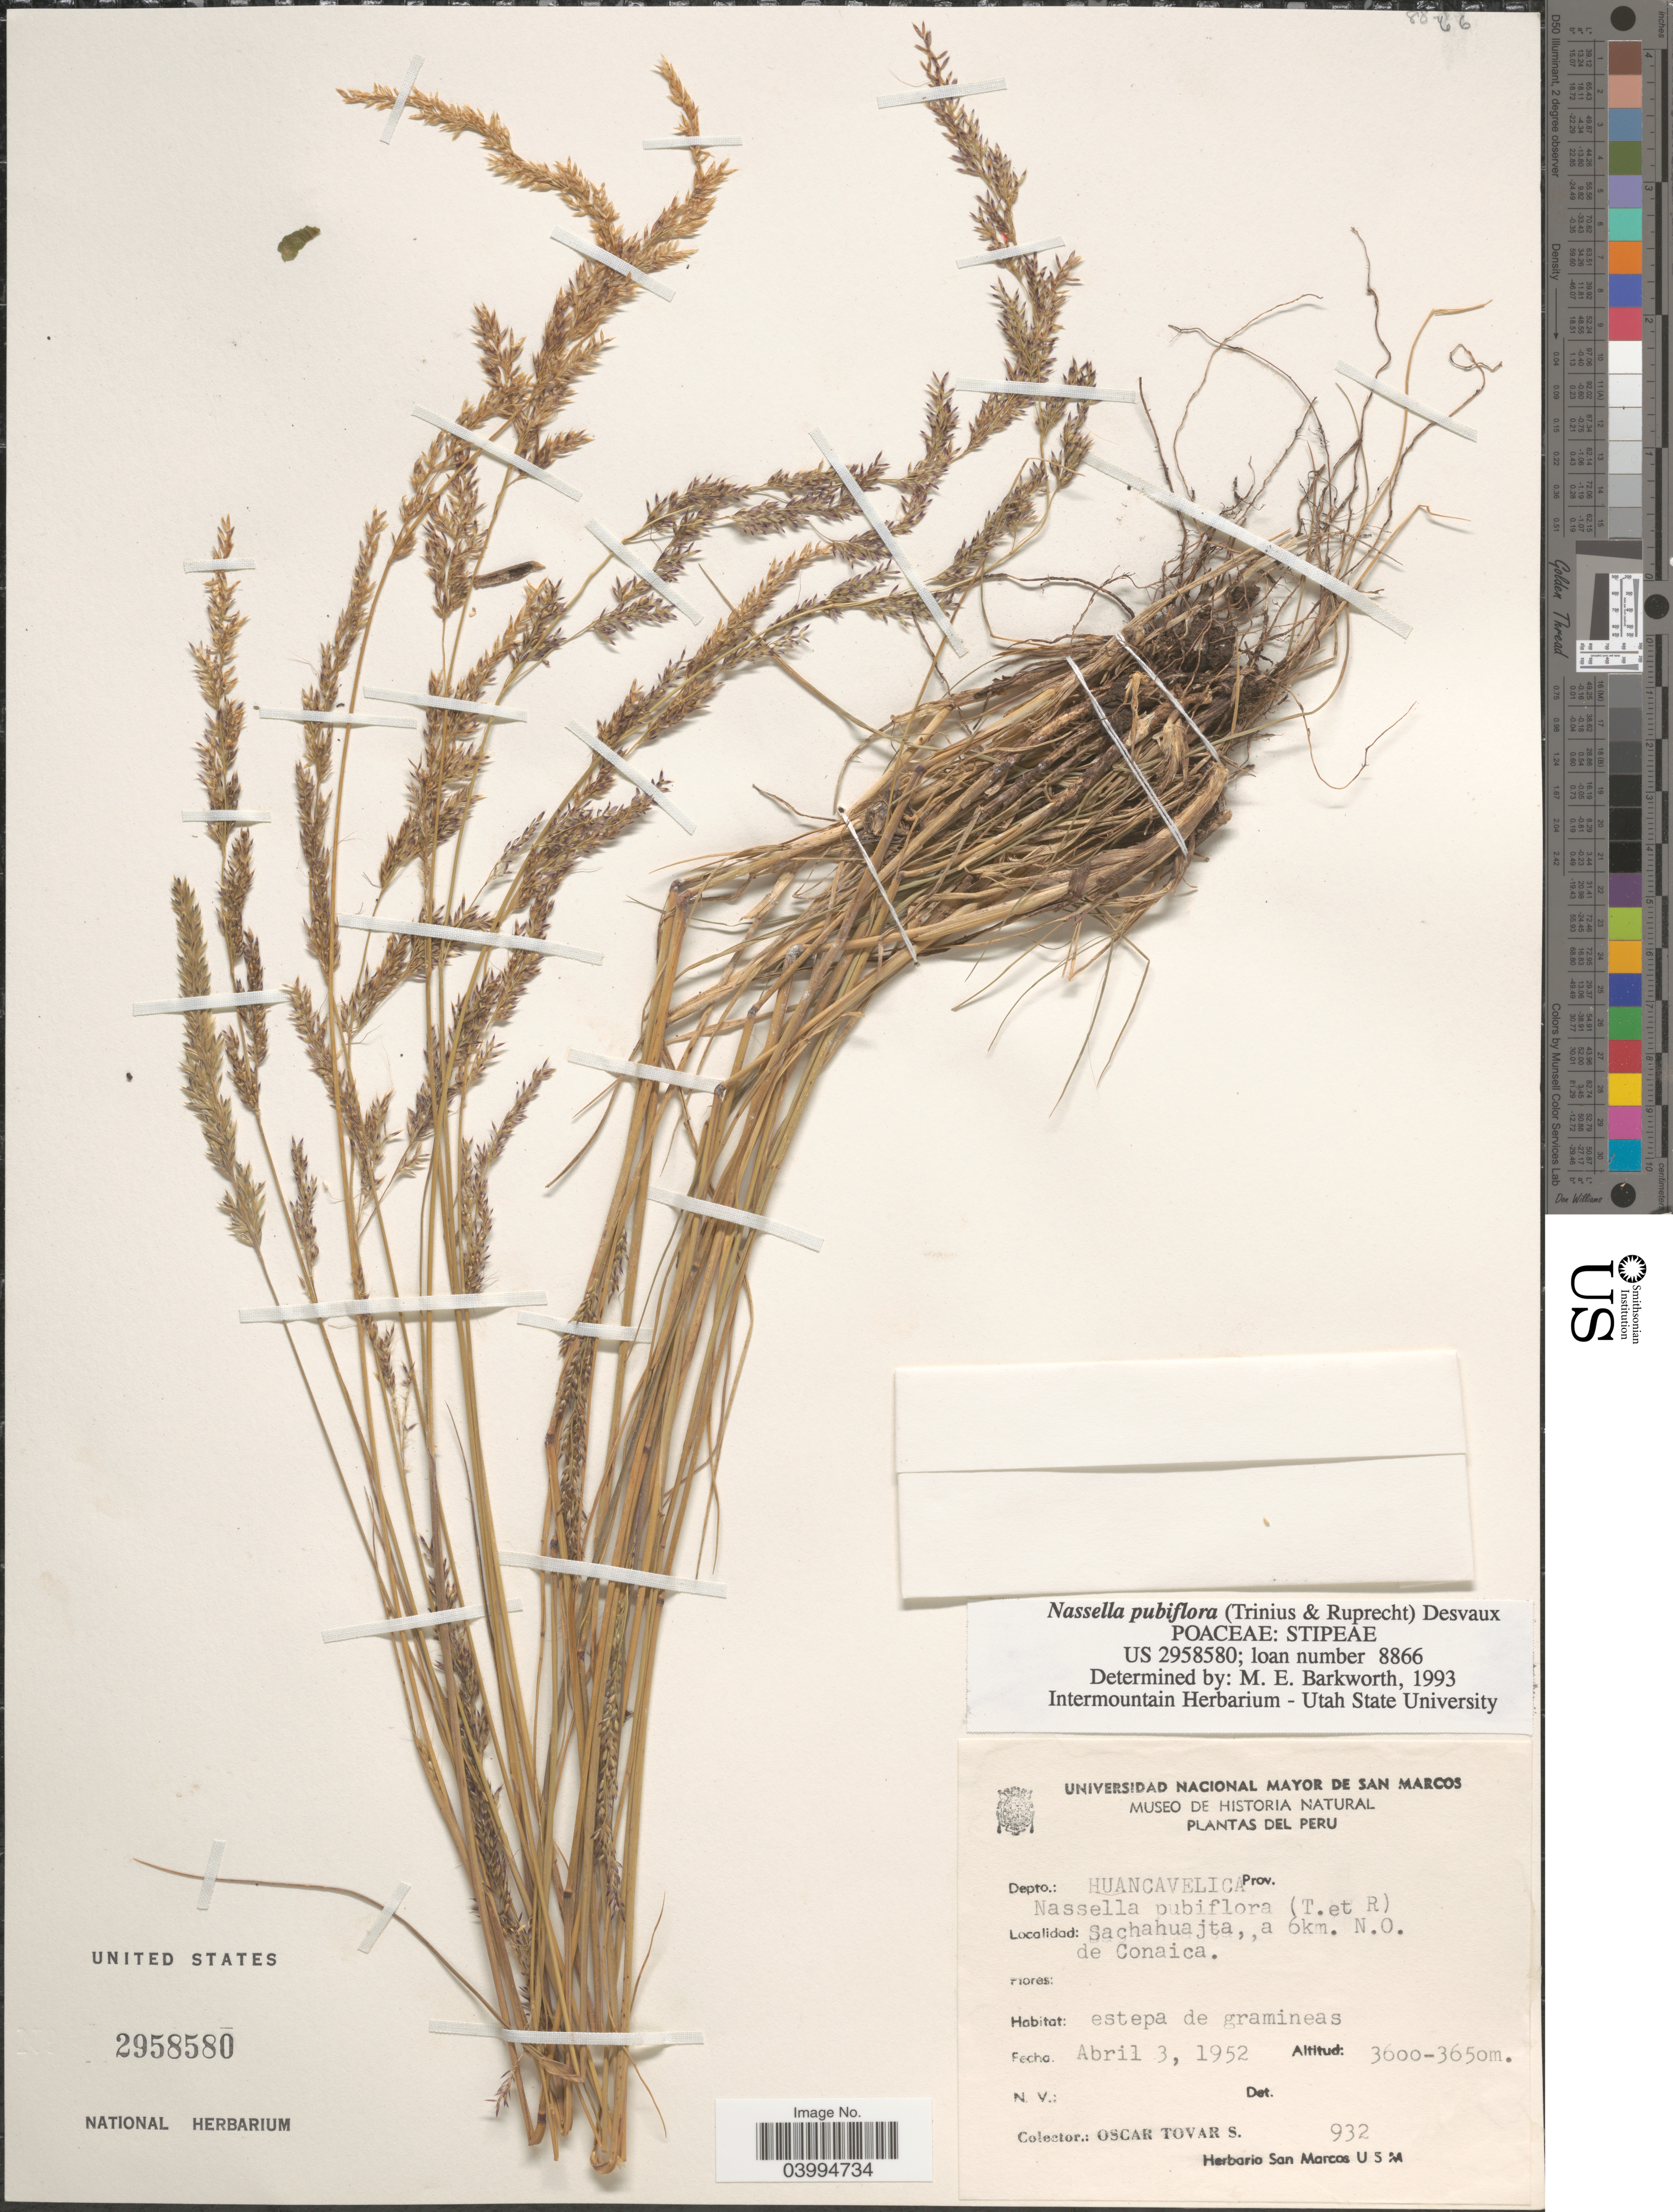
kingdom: Plantae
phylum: Tracheophyta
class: Liliopsida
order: Poales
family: Poaceae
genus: Nassella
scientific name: Nassella pubiflora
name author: (Trin. & Rupr.) É. Desv.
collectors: Ó. Tovar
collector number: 932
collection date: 1952-04-03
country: Peru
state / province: Huancavelica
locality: Depto.: Huancavelica. Sachahuajta, a 6 km. N.O. de Conaica.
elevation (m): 3600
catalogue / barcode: US 2958580